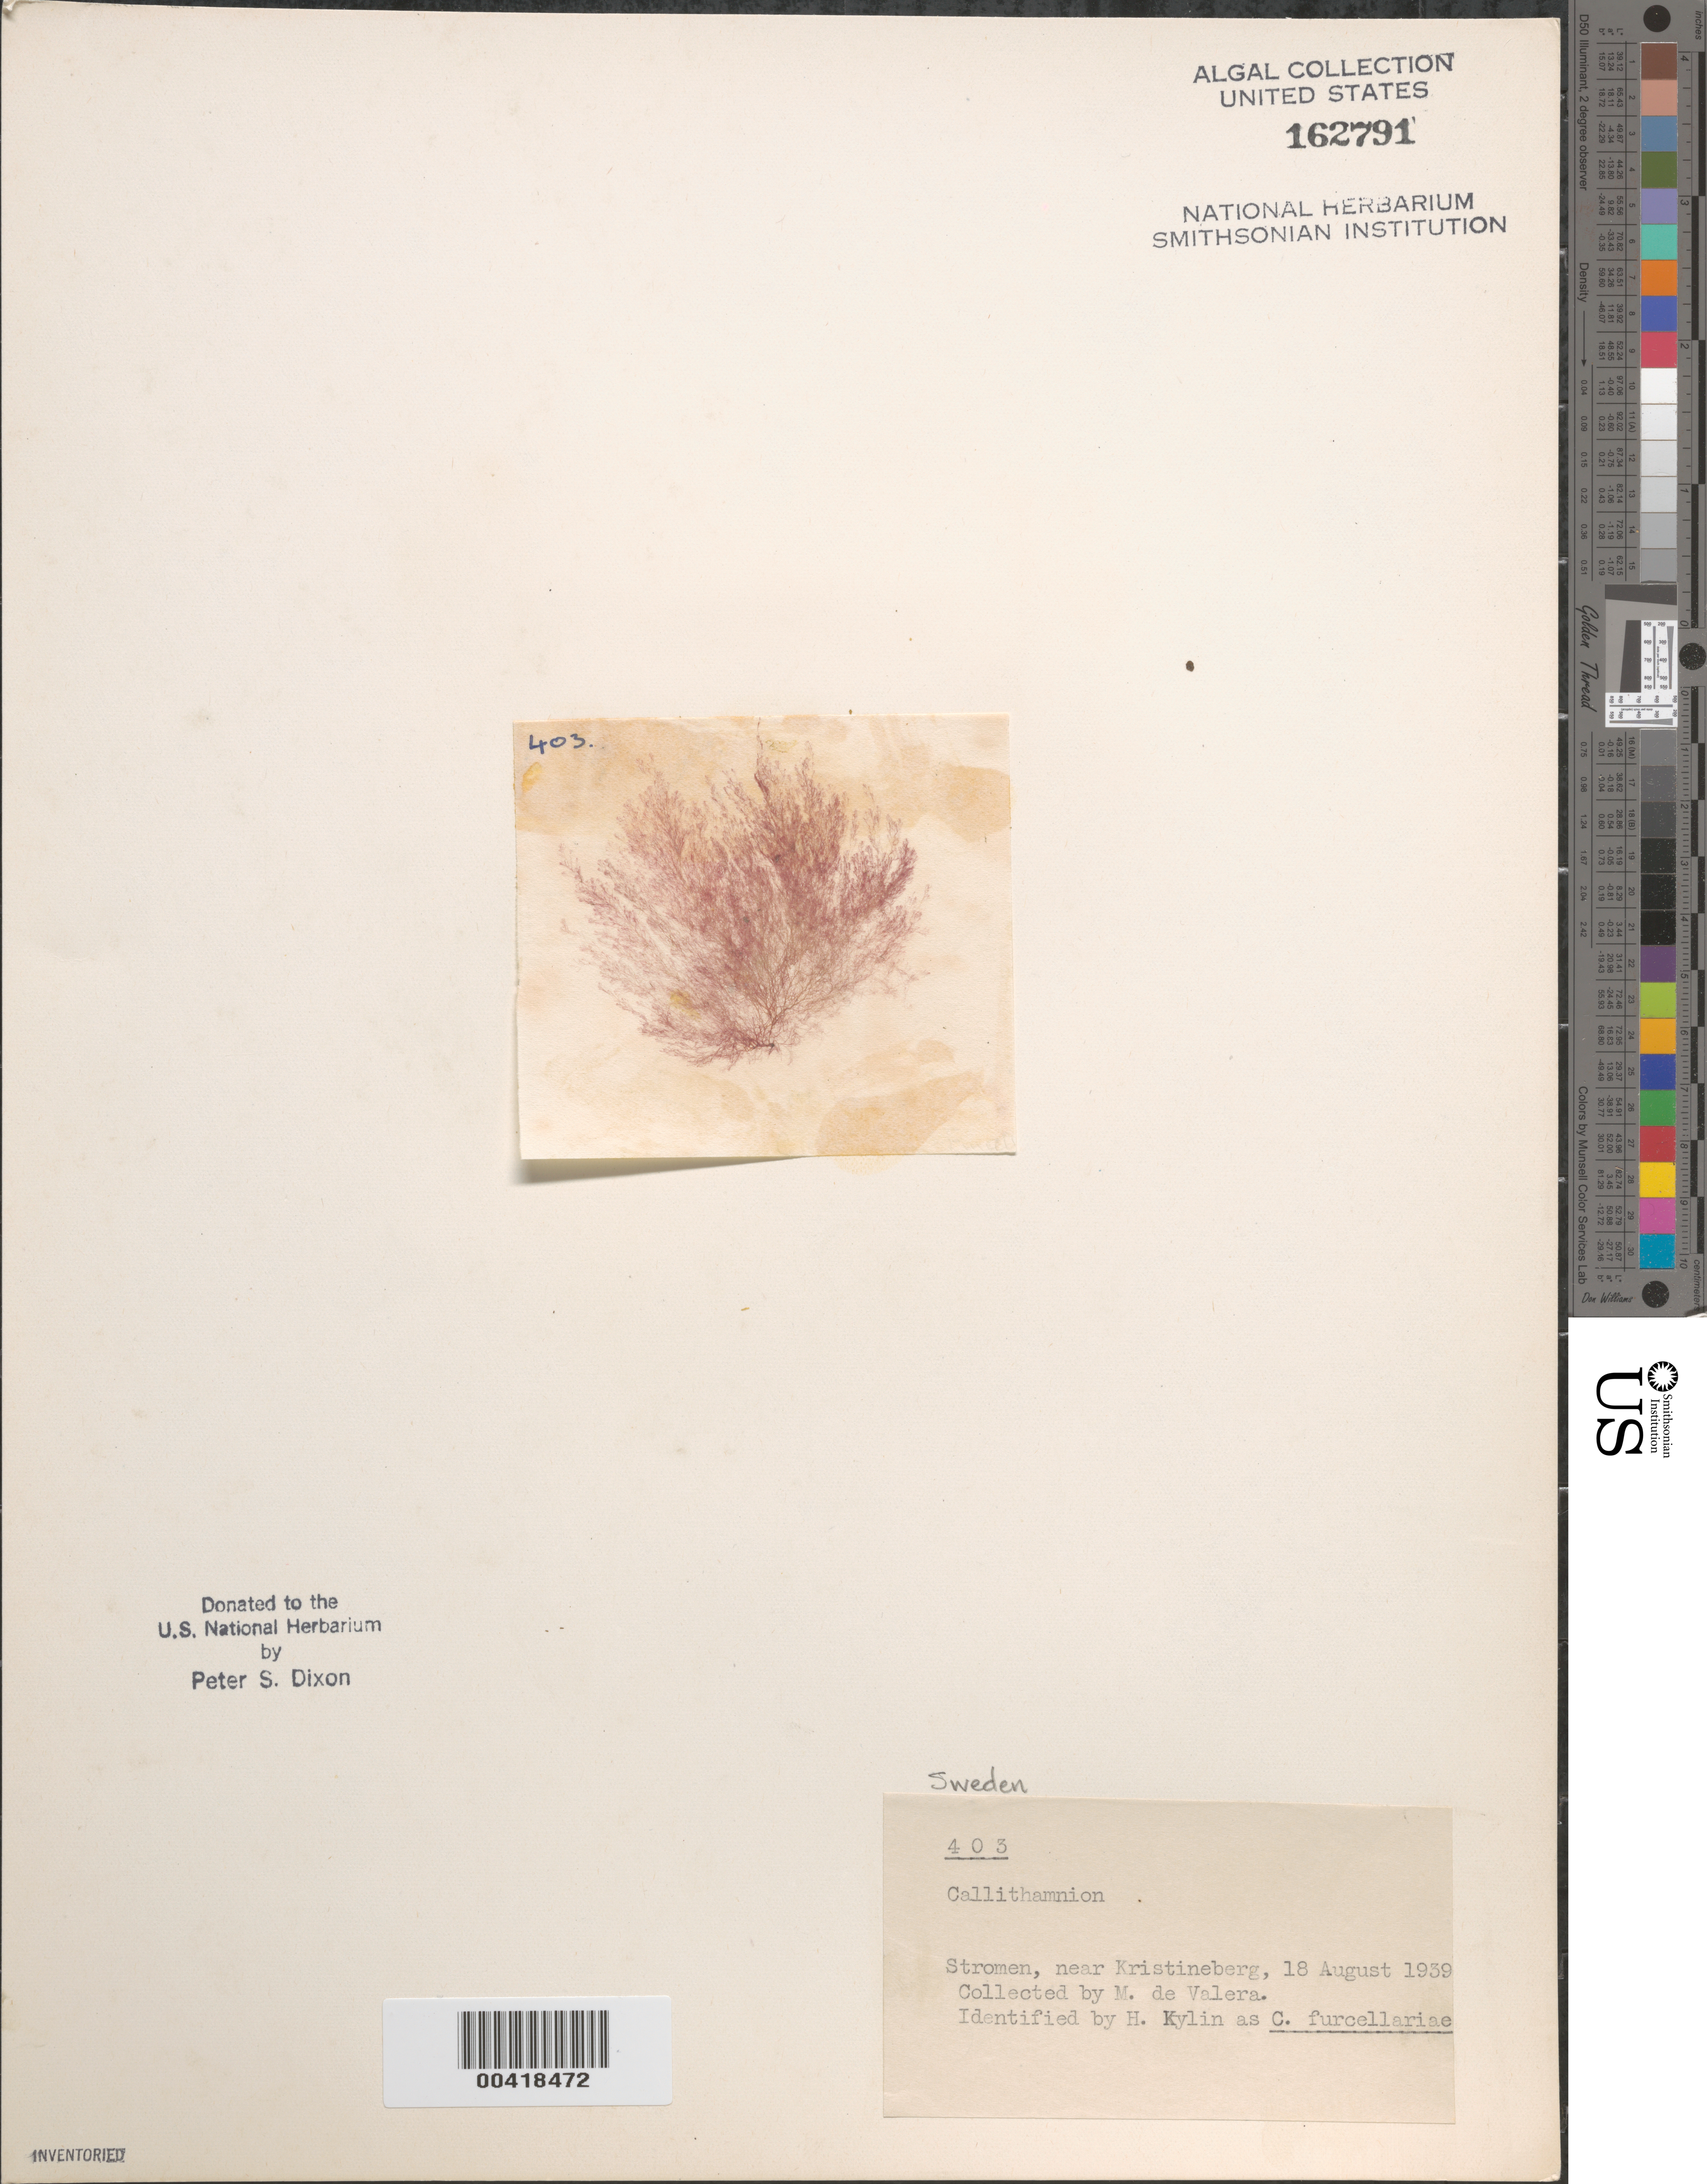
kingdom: Plantae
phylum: Rhodophyta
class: Florideophyceae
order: Ceramiales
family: Callithamniaceae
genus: Callithamnion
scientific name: Callithamnion sp.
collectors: M. De Valera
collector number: PSD 403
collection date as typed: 18 Aug 1939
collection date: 1939-08-18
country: Sweden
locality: Stromen, near kristineburg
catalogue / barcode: US 162791